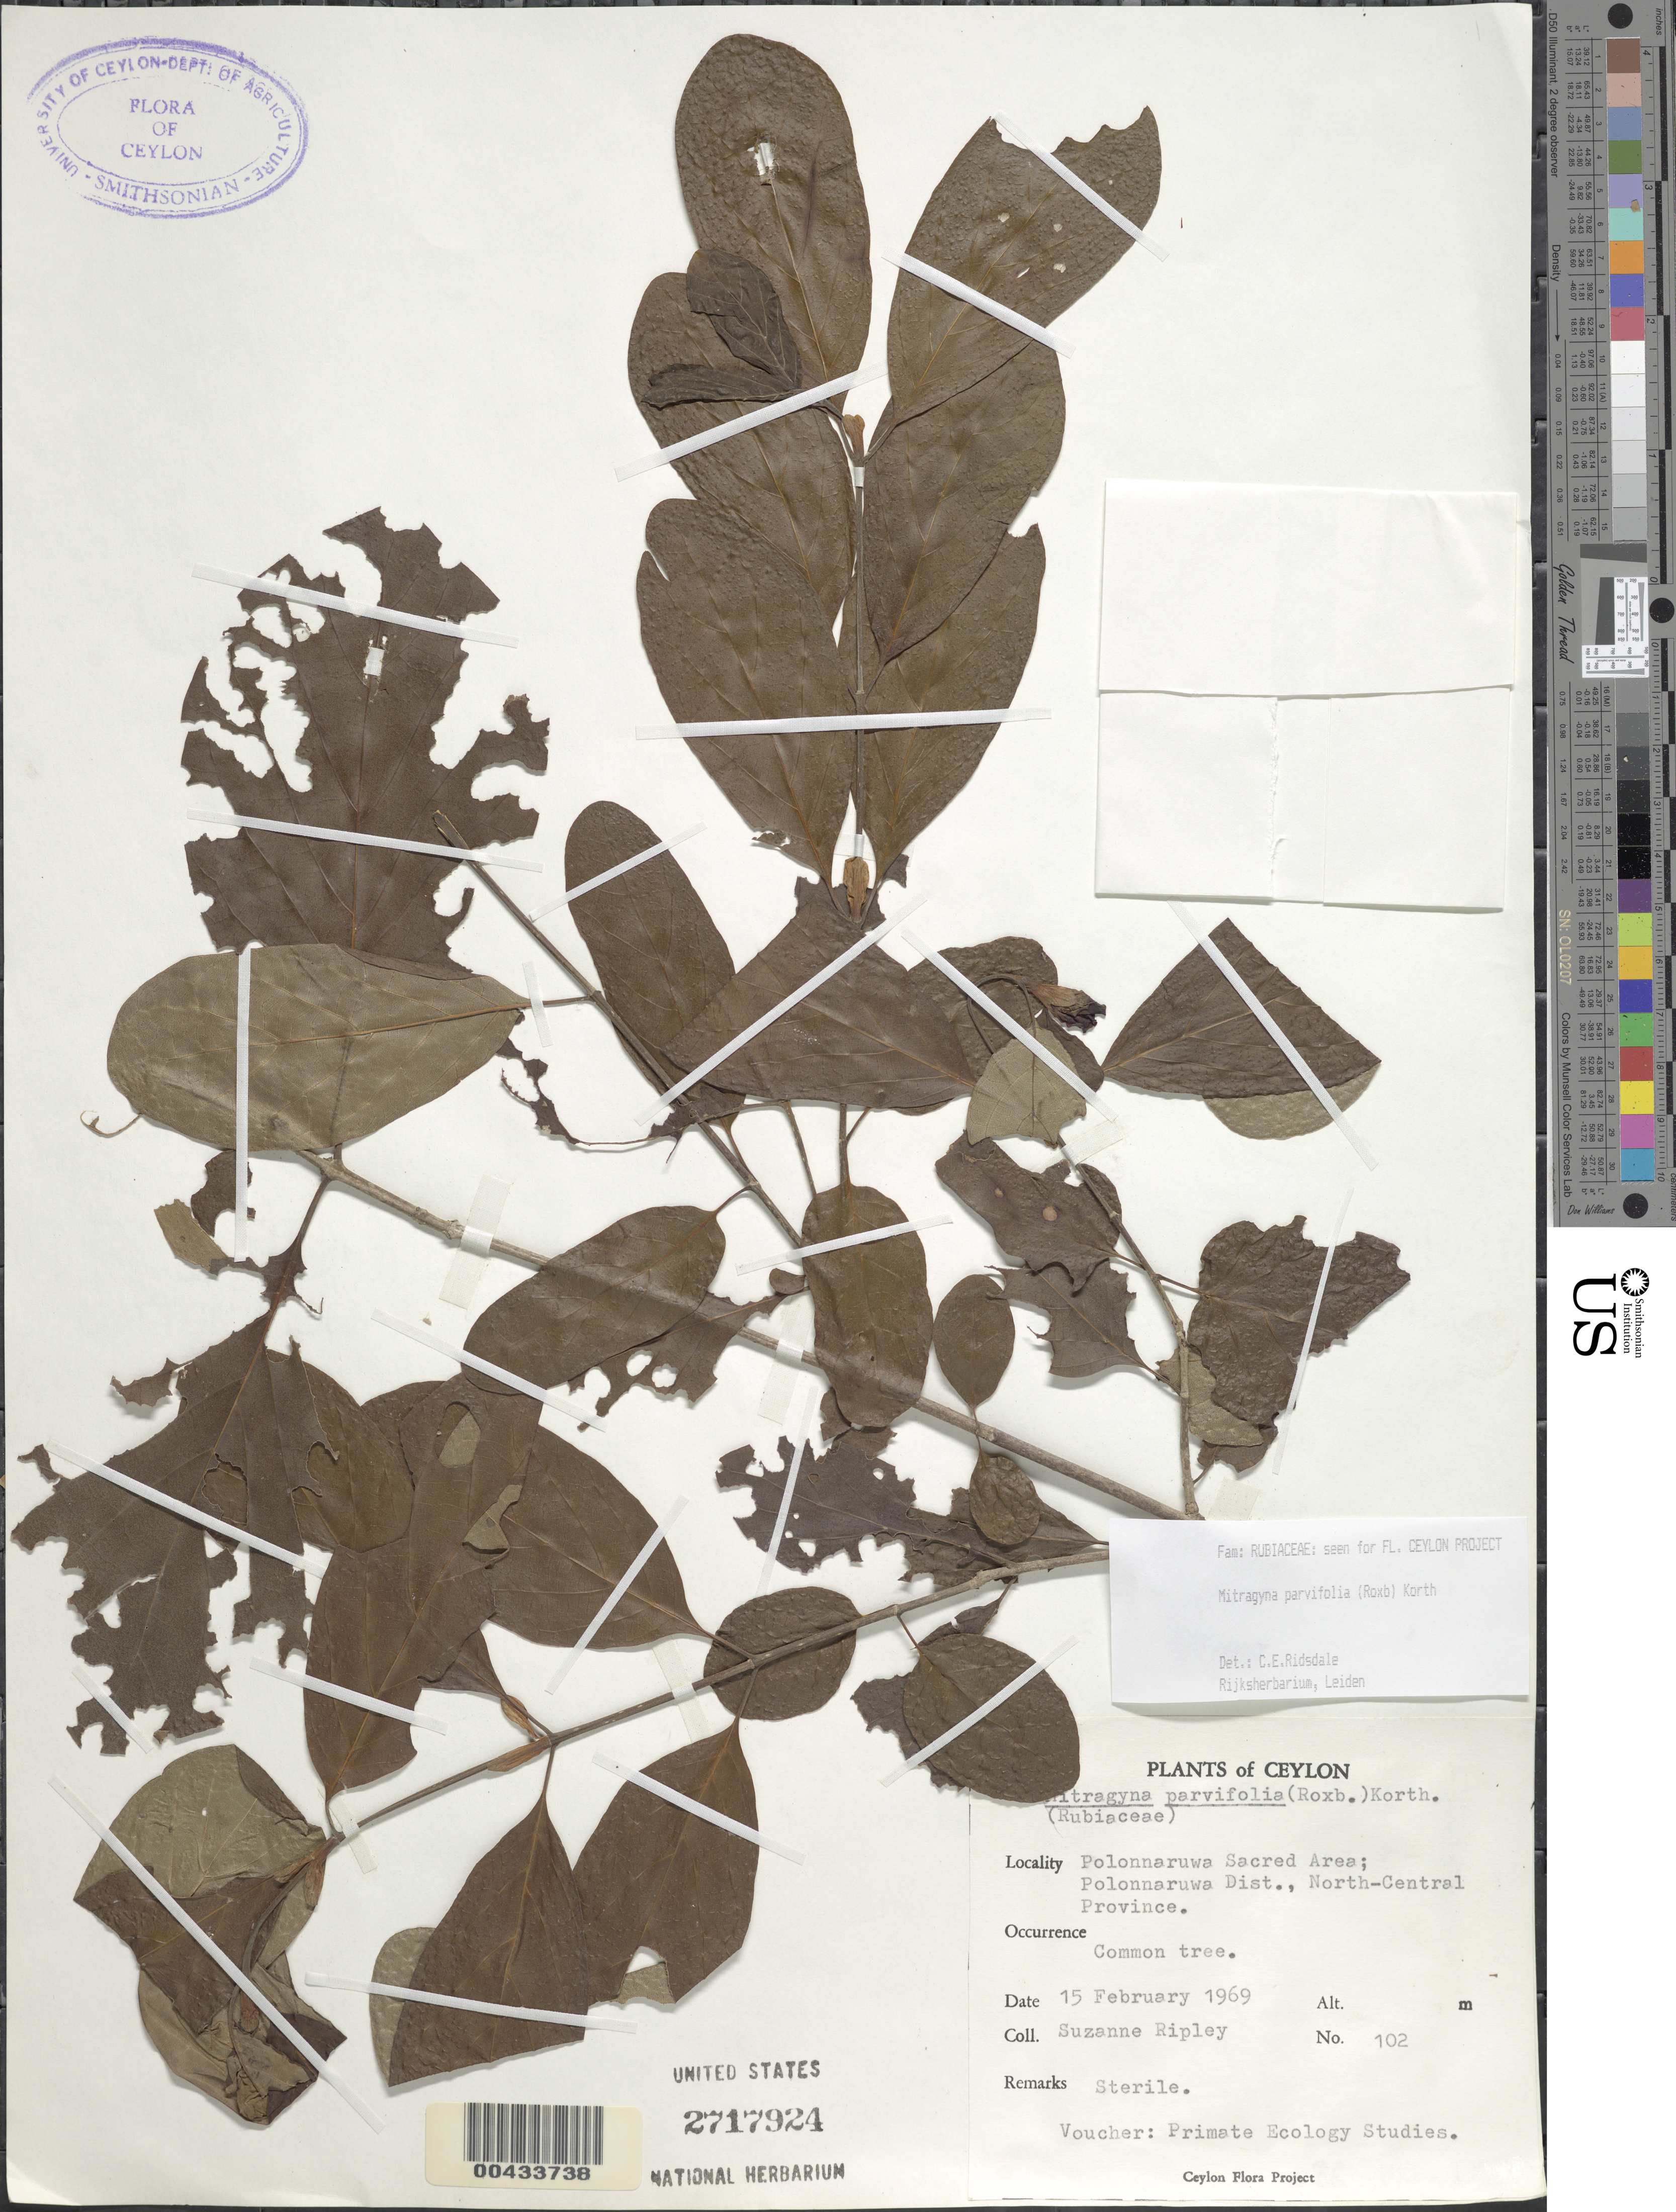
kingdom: Plantae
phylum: Tracheophyta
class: Magnoliopsida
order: Gentianales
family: Rubiaceae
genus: Mitragyna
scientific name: Mitragyna parvifolia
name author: (Roxb.) Korth.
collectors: S. Ripley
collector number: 102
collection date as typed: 15 Feb 1969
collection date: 1969-02-15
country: Sri Lanka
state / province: North Central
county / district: Polonnaruwa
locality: Polonnaruwa Sacred Area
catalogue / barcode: US 2717924